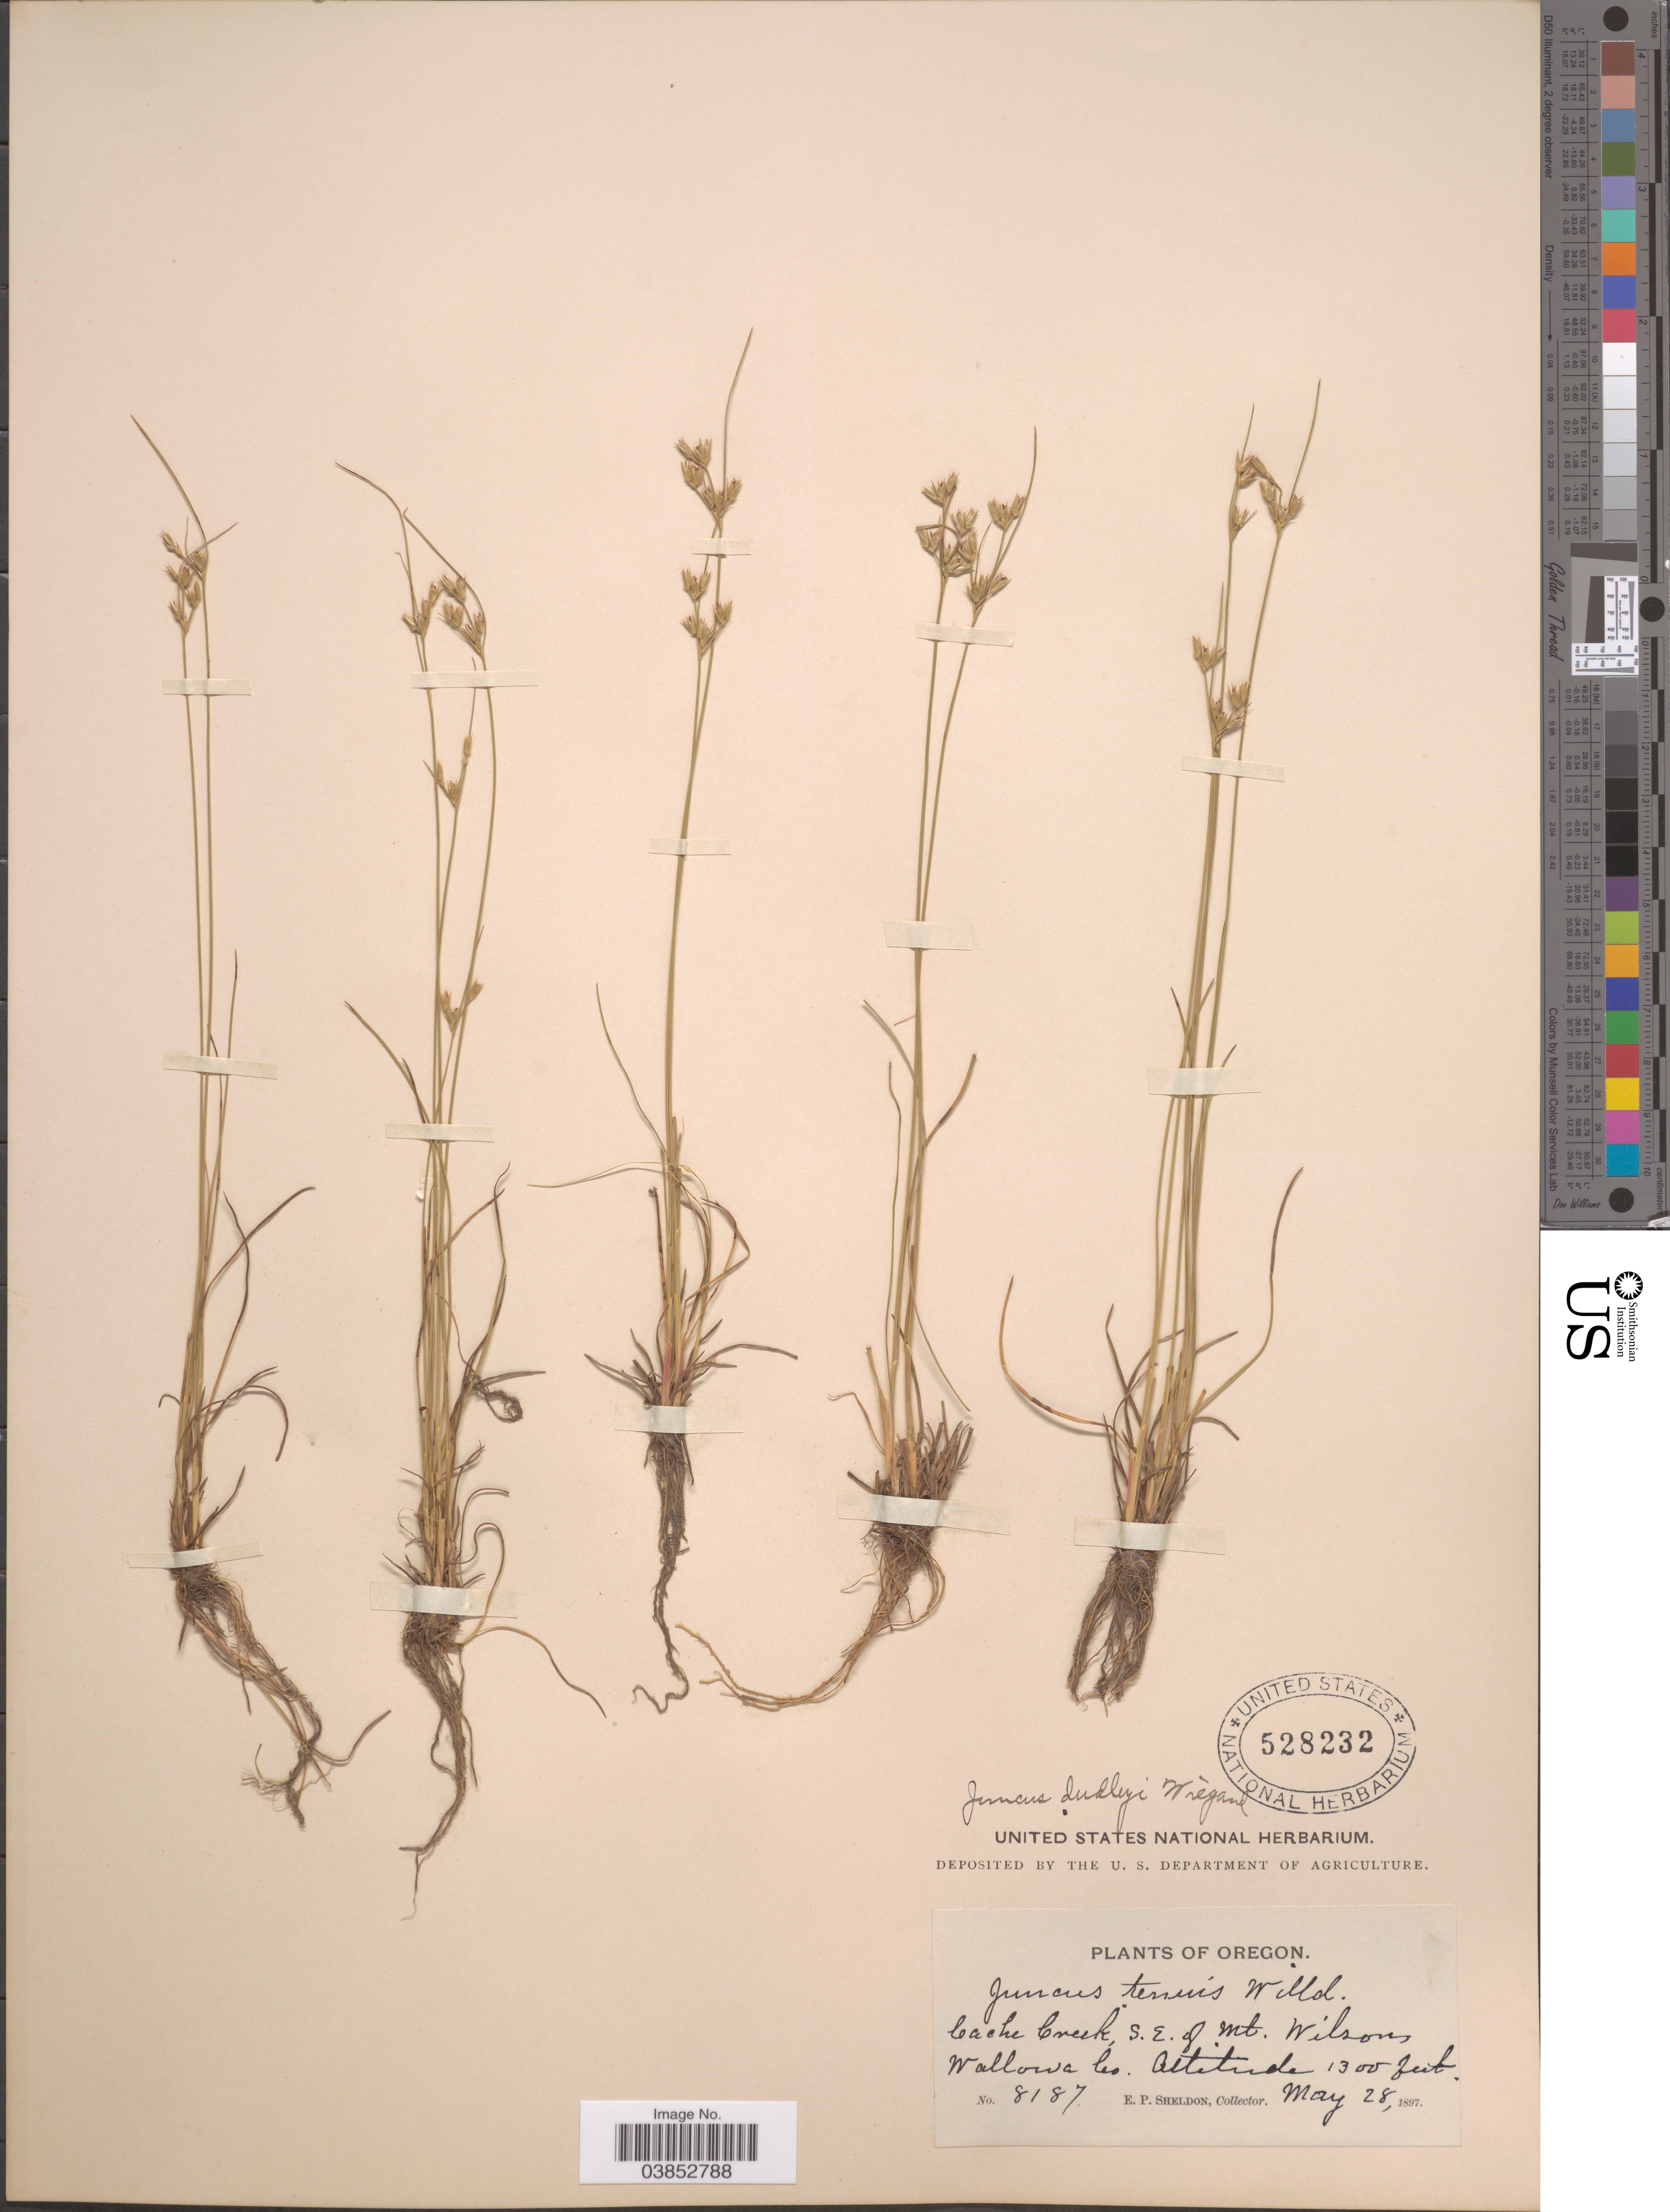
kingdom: Plantae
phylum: Tracheophyta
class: Liliopsida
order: Poales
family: Juncaceae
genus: Juncus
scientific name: Juncus dudleyi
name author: Wiegand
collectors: E. P. Sheldon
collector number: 8187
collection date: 1897-05-28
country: United States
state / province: Oregon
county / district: Wallowa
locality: Cache Creek, S.E. of Mt. Wilsons Wallowa Co.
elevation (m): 396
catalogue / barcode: US 528232